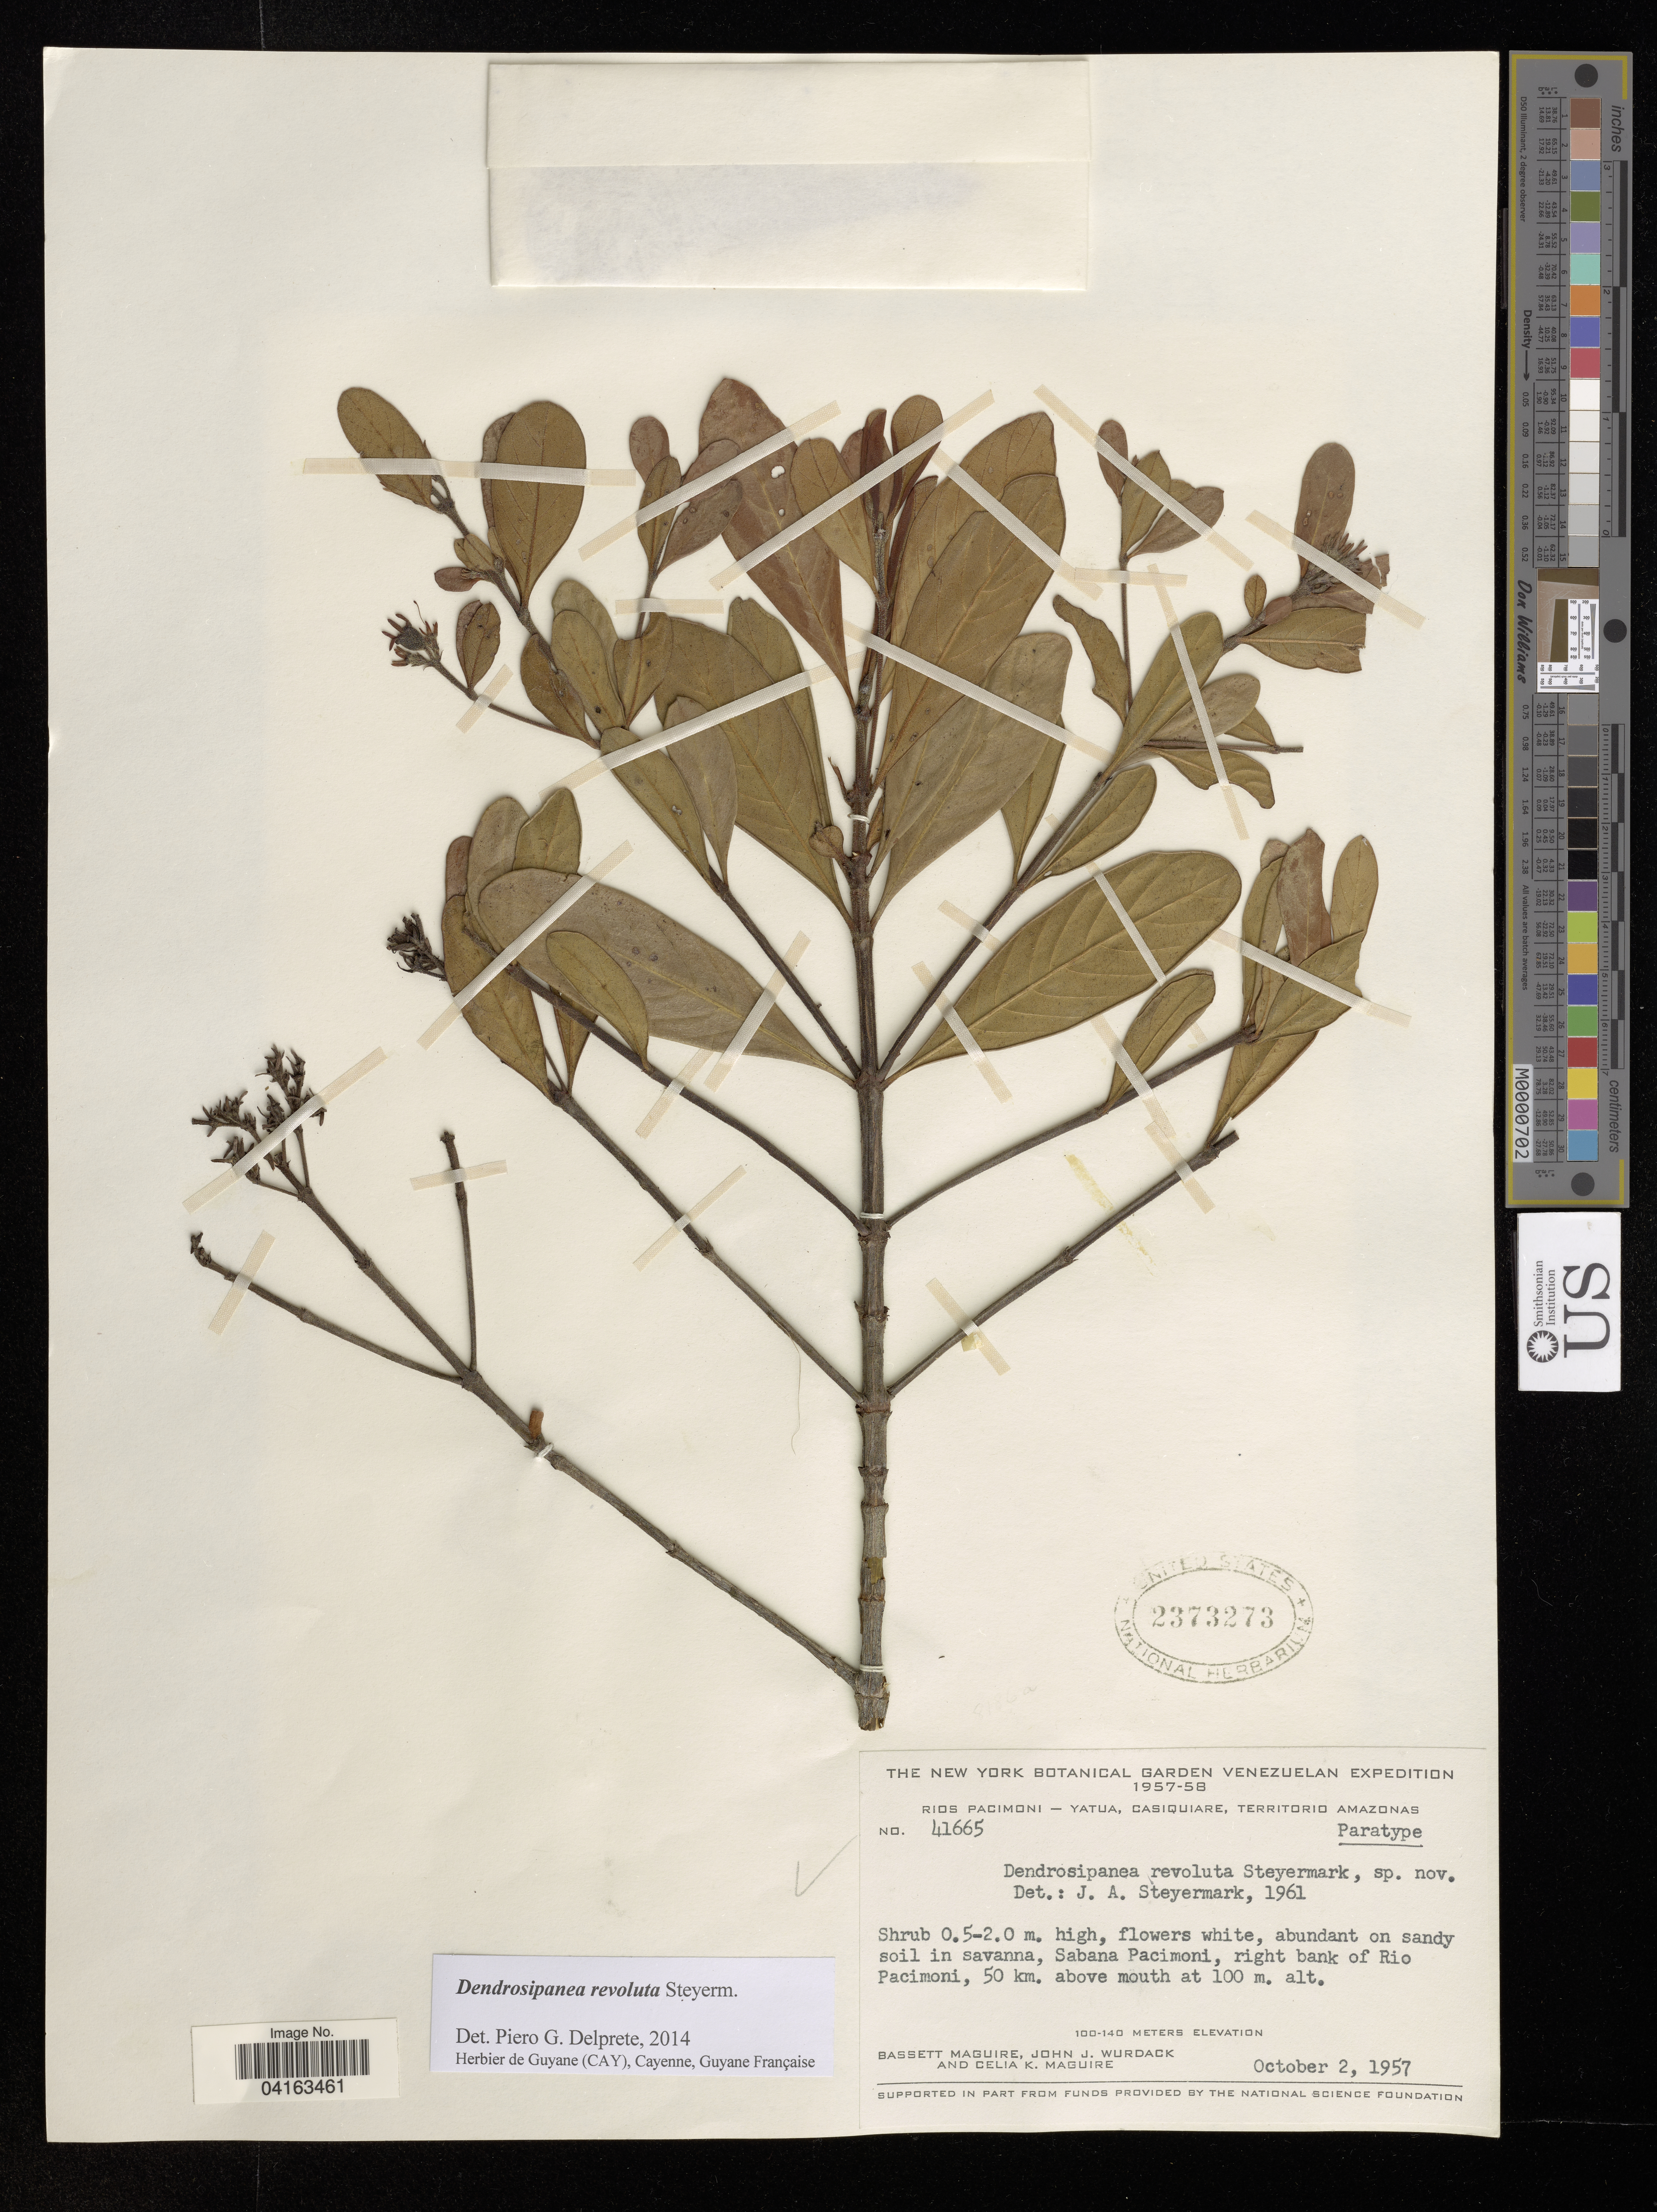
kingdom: Plantae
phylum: Tracheophyta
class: Magnoliopsida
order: Gentianales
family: Rubiaceae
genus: Dendrosipanea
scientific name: Dendrosipanea revoluta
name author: Steyerm.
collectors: B. Maguire, J. J. Wurdack & C. K. Maguire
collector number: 41665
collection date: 1957-10-02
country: Venezuela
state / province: Amazonas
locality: Rios Pacimoni - Yatua, Casiquiare, Territorio Amazonas. Sabana Pacimoni, right bank of Rio Pacimoni, 50 km. above mouth at 100 m. alt.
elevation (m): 100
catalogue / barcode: US 2373273